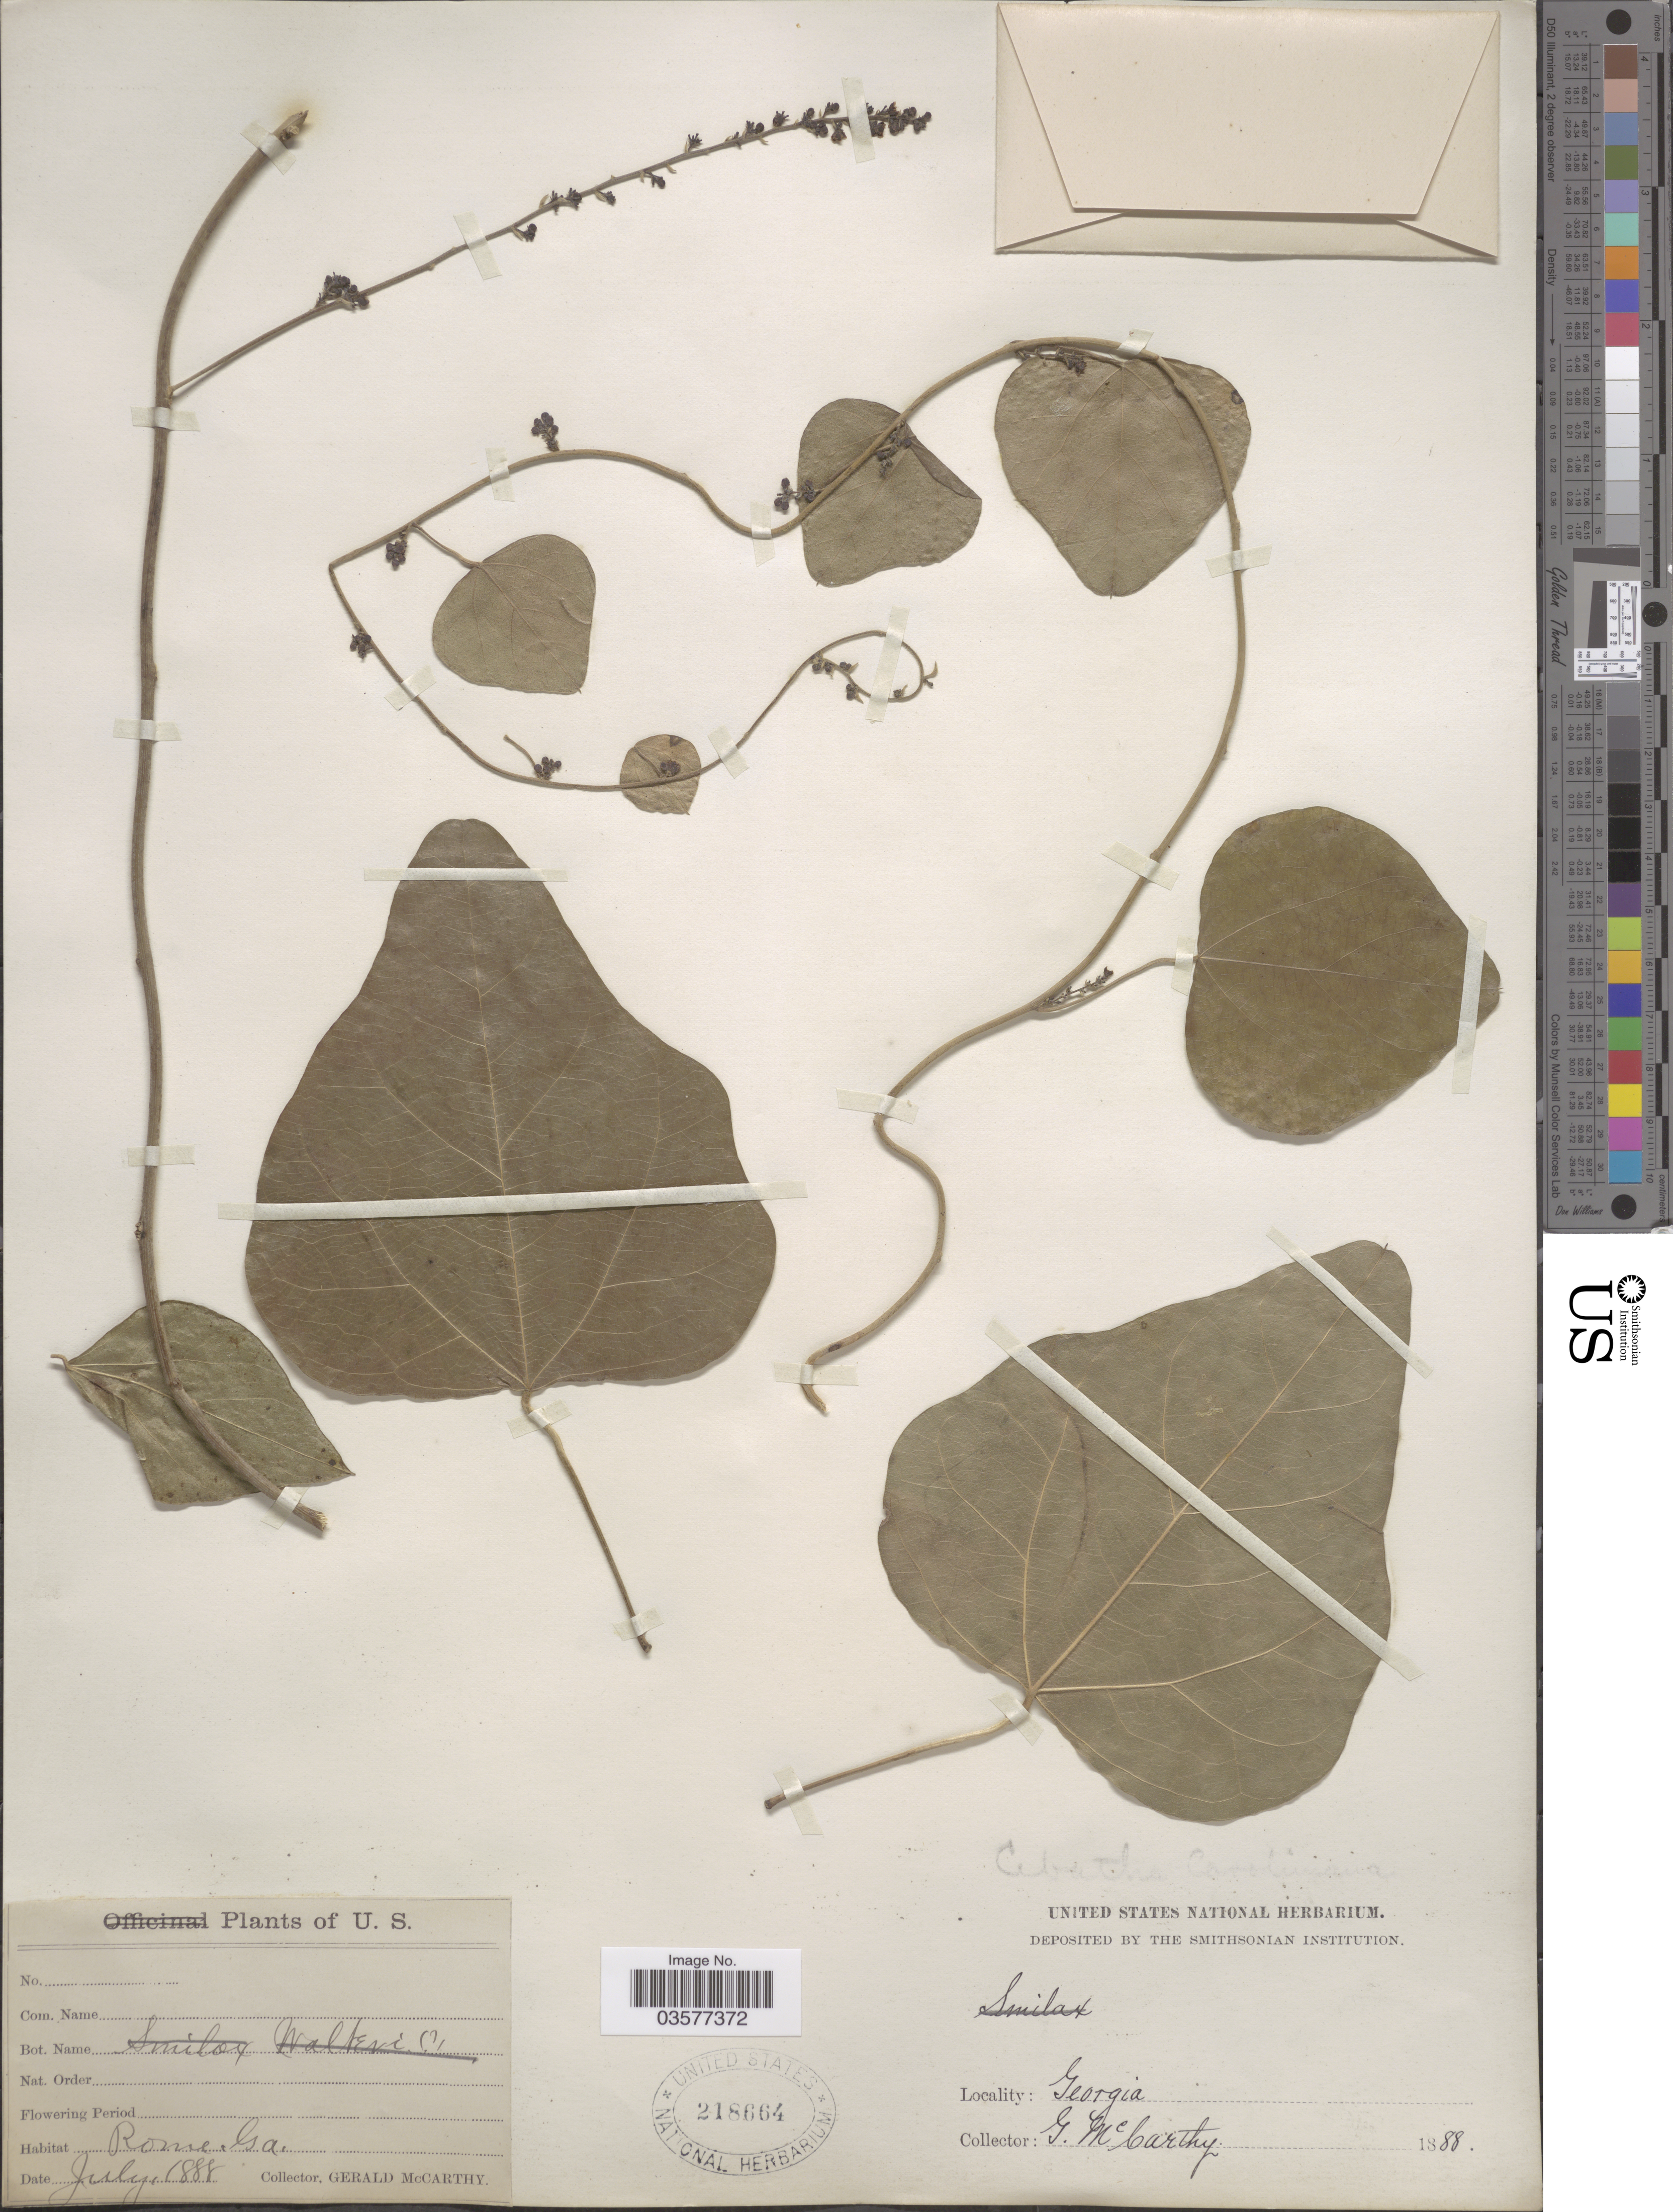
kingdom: Plantae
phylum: Tracheophyta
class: Magnoliopsida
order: Ranunculales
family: Menispermaceae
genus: Cocculus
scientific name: Cocculus carolinus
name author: (L.) DC.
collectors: G. McCarthy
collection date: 1888-07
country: United States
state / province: Georgia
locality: Rome.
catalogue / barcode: US 218664